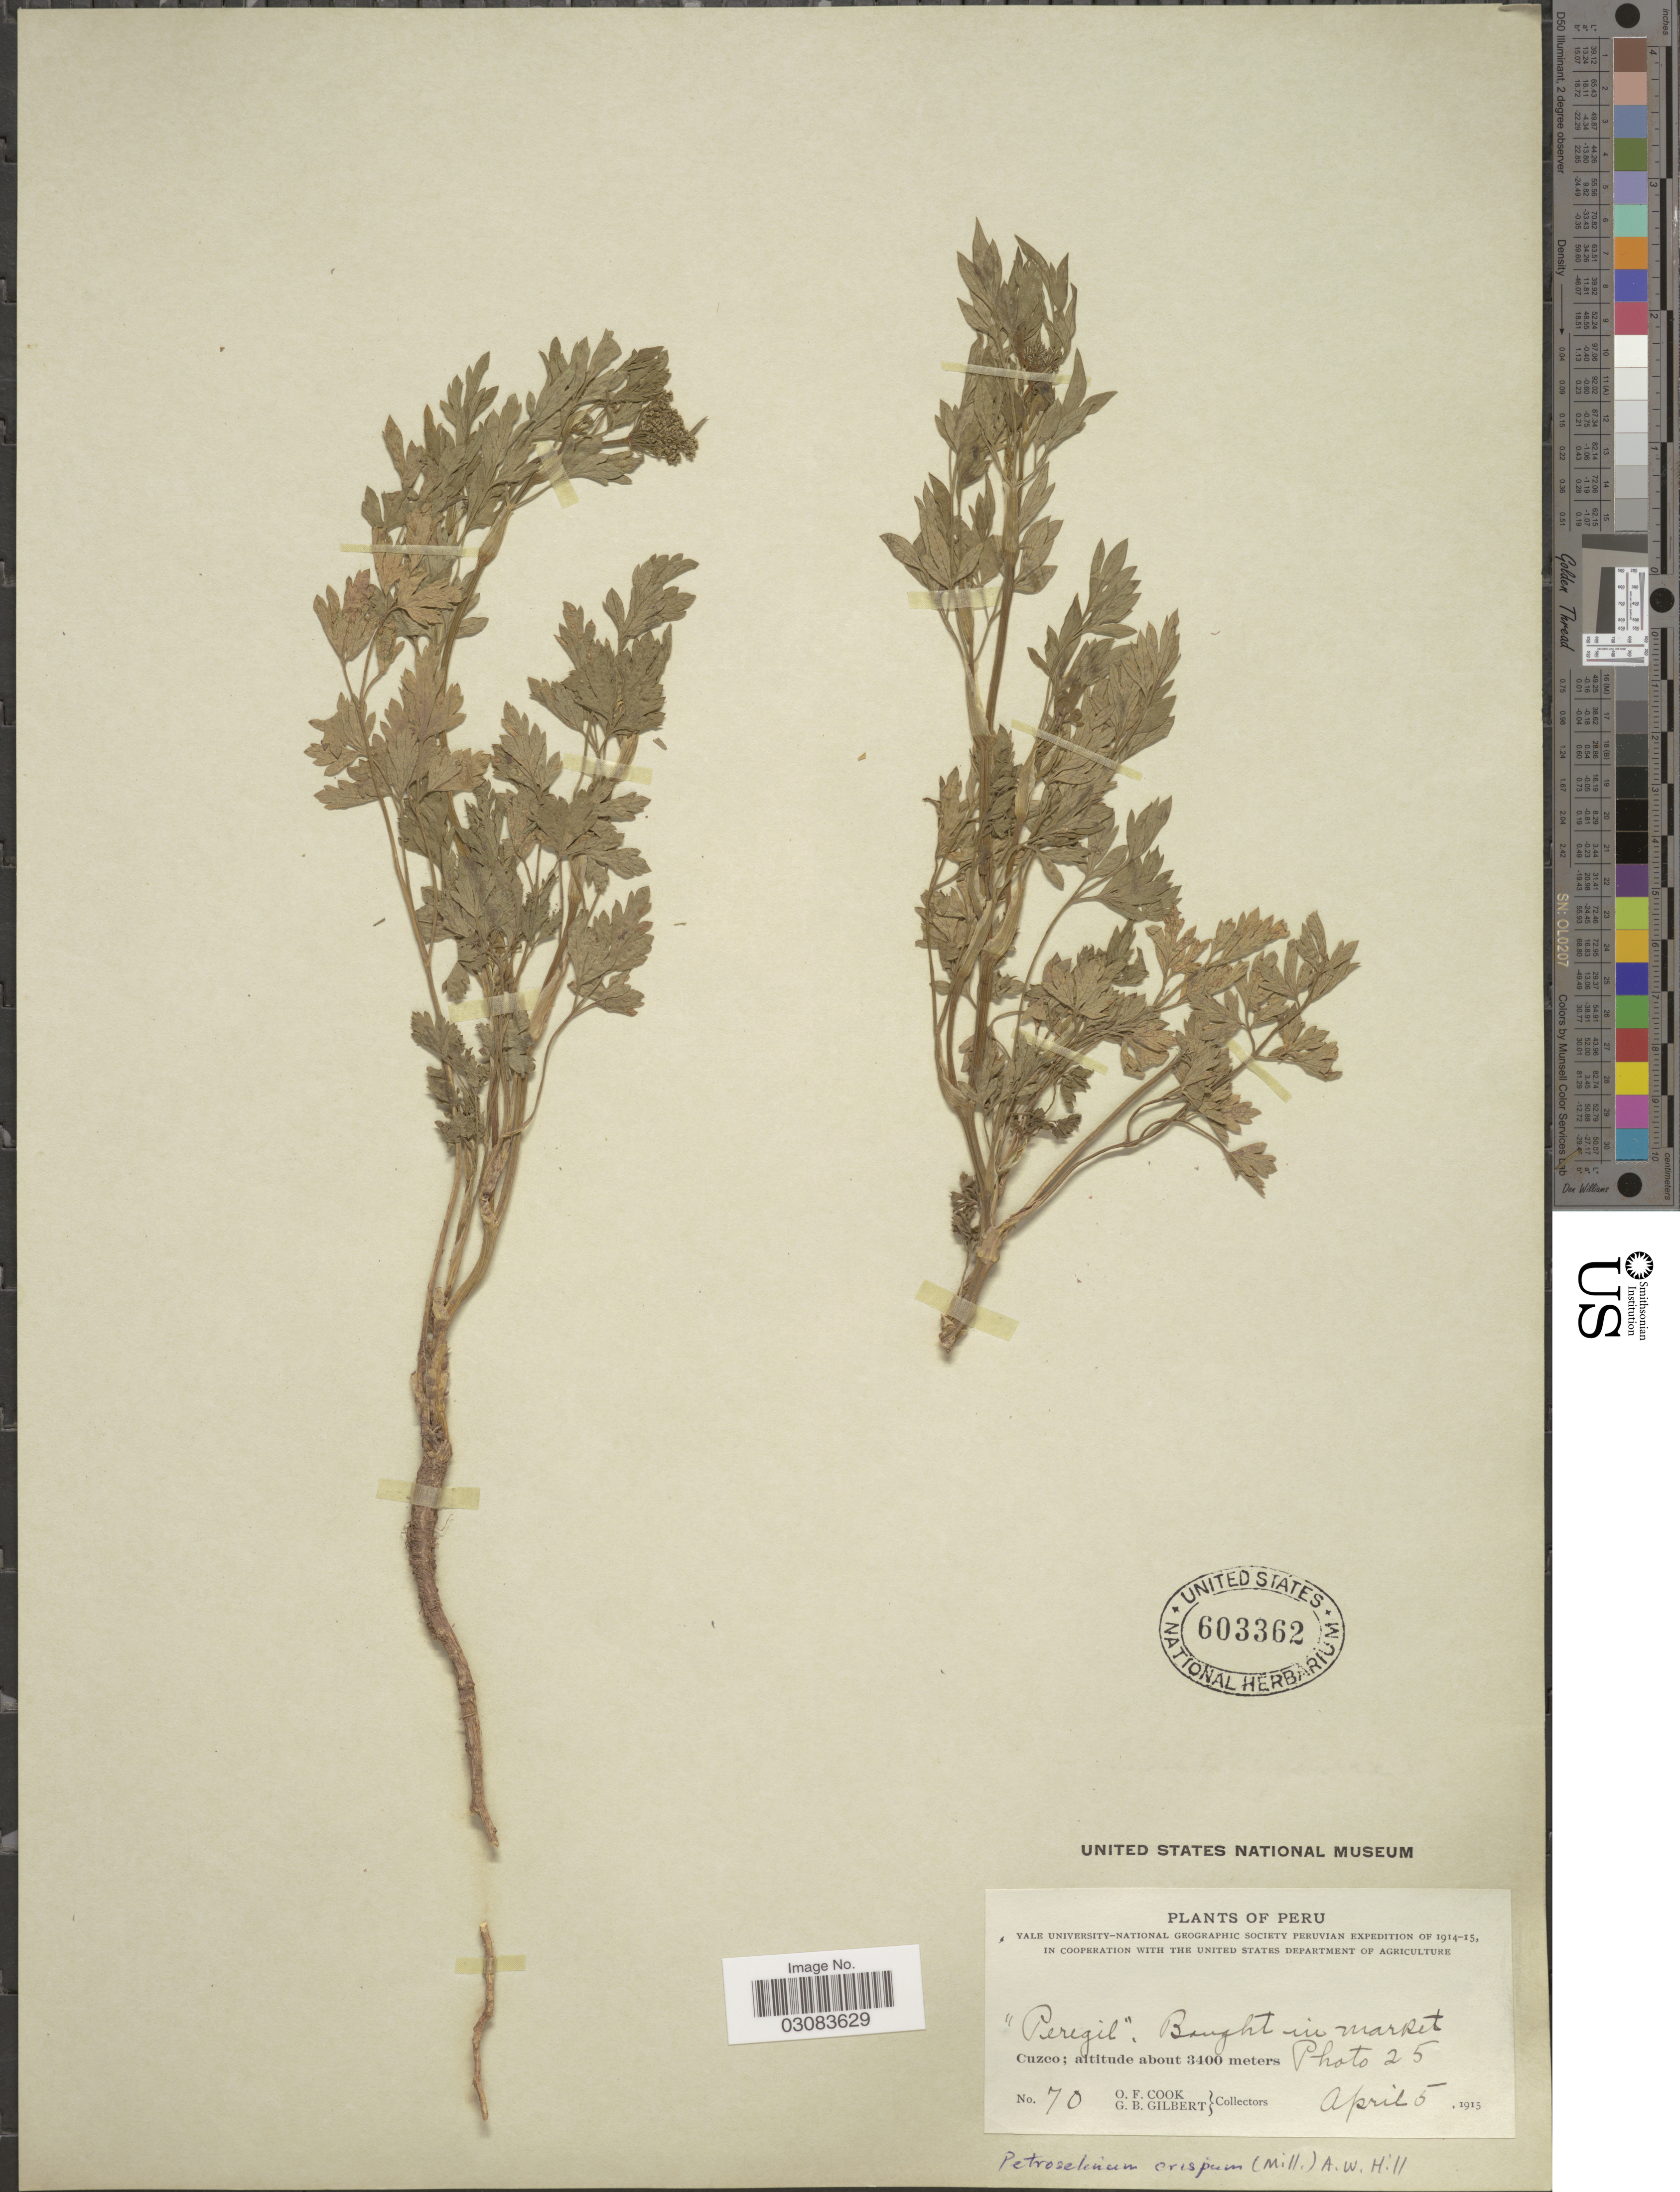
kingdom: Plantae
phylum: Tracheophyta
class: Magnoliopsida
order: Apiales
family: Apiaceae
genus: Petroselinum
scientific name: Petroselinum crispum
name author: (Mill.) Fuss.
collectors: O. F. Cook & G. B. Gilbert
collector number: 70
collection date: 1915-04-05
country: Peru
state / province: Cusco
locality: Cuzco.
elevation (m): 3400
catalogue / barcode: US 603362